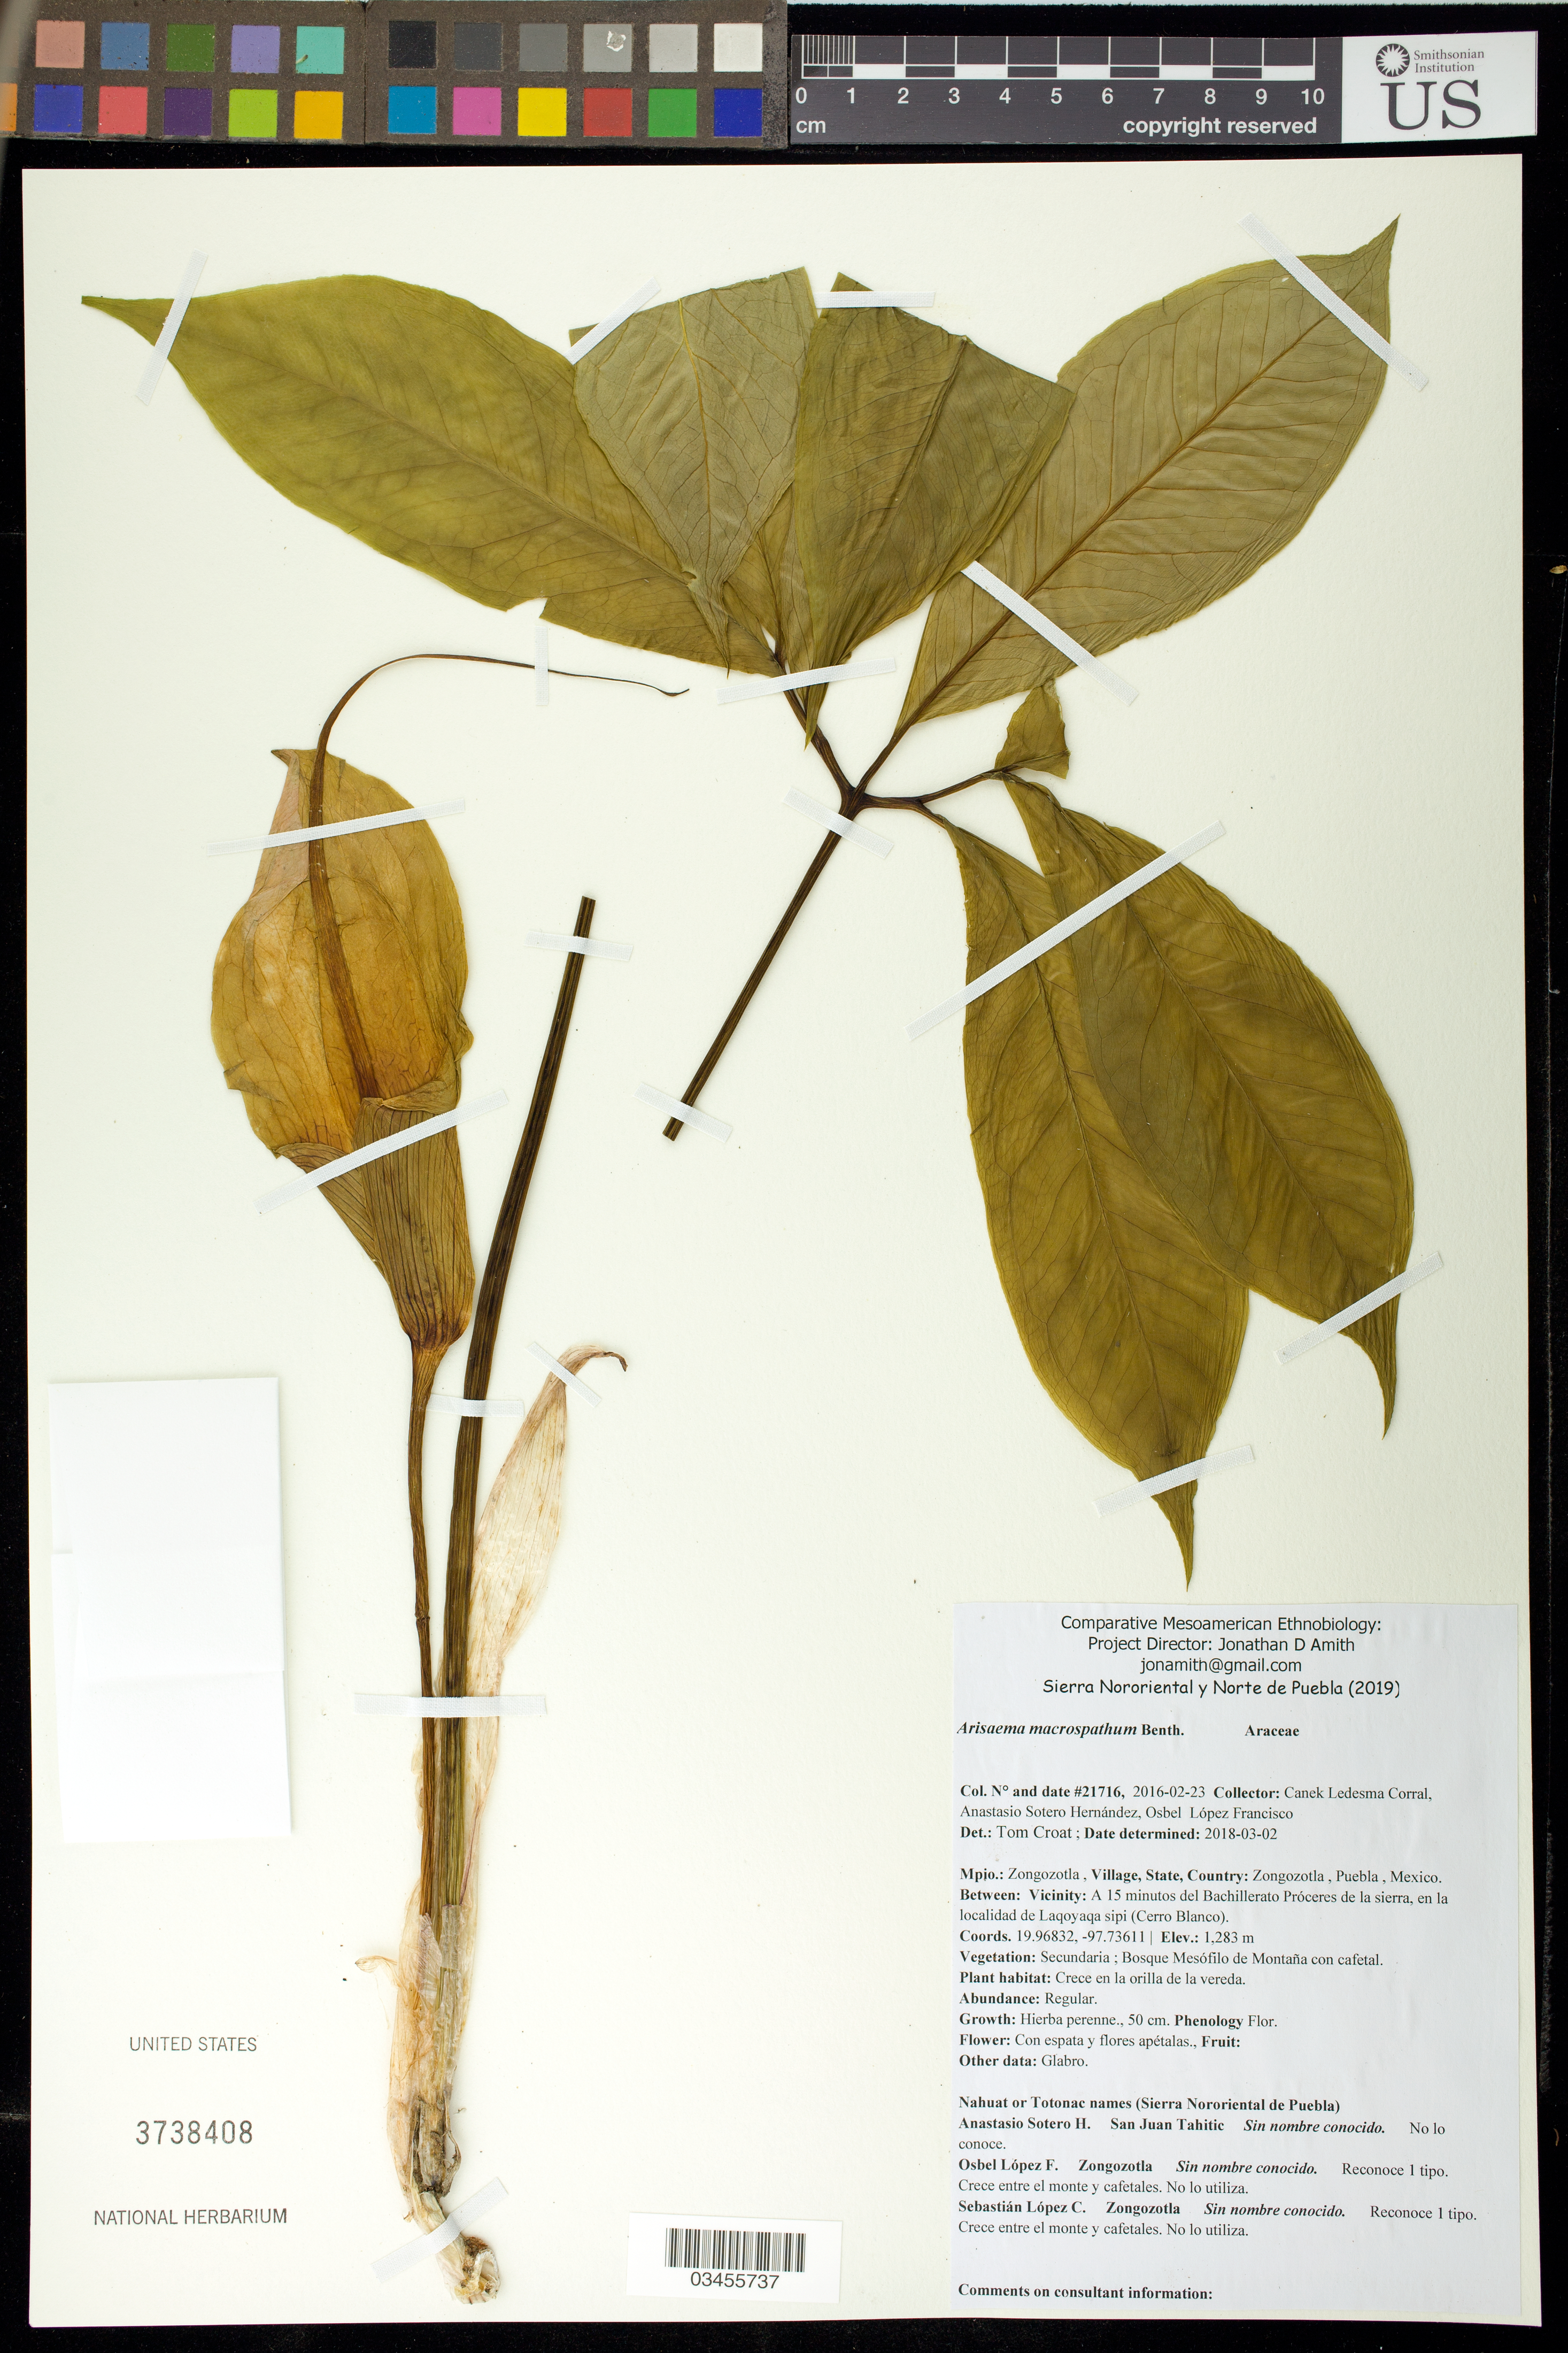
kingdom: Plantae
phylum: Tracheophyta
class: Liliopsida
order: Alismatales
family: Araceae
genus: Arisaema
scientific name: Arisaema macrospathum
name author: Benth.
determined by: Croat, Thomas B., Missouri Botanical Garden (MO)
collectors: Canek Ledesma C., A. Sotero H. & O. López Francisco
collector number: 21716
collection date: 2016-02-23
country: México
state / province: Puebla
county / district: Zongozotla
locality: PUEBLO: Zongozotla; LOCALIDAD EXACTA: A 15 minutos del Bachillerato Próceres de la sierra, en la localidad de Lakgoyakga sipi (Cerro Blanco)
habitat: Bosque mesófilo de montaña con cafetal | Crece en la orilla de la vereda.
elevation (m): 1283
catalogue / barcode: US 3738408